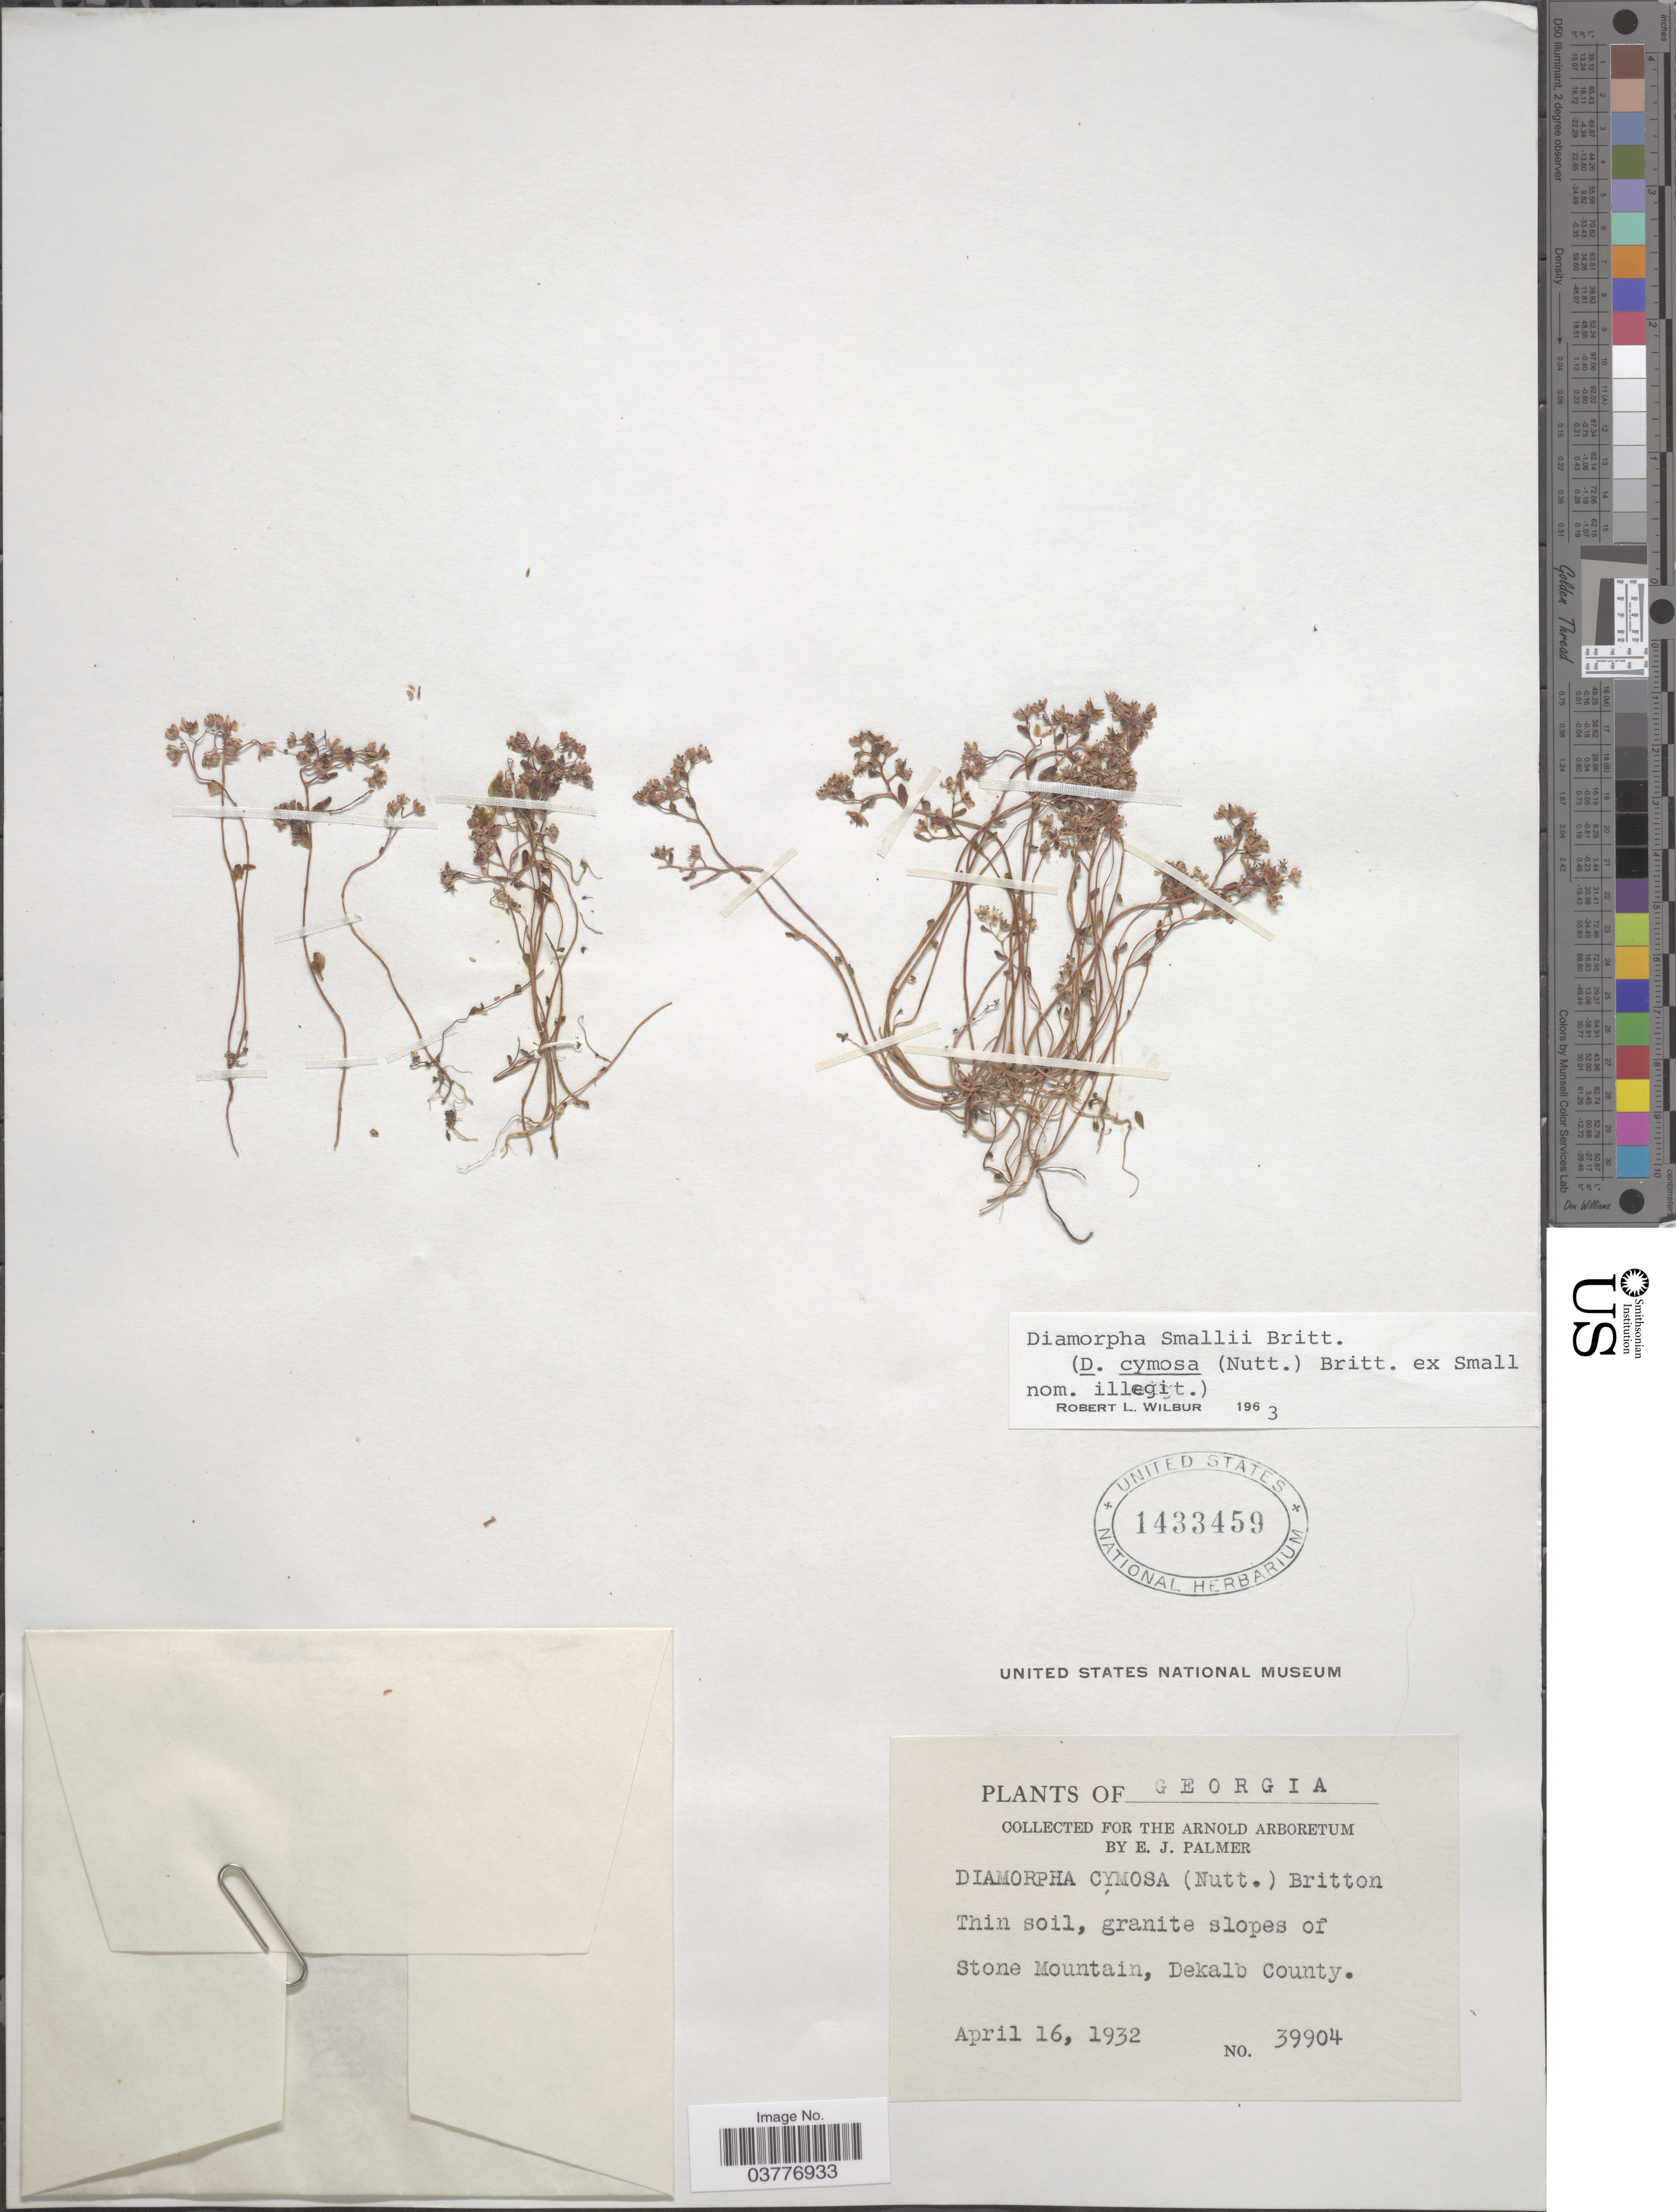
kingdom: Plantae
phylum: Tracheophyta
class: Magnoliopsida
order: Saxifragales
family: Crassulaceae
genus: Sedum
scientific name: Sedum smallii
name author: (Britton) H.E. Ahles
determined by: Strong, Mark T., (BOT), Smithsonian Institution - National Museum of Natural History (UNITED STATES)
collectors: E. J. Palmer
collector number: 39904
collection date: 1932-04-16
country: United States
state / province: Georgia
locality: Granite slopes of Stone Mountain, Dekalb County.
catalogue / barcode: US 1433459